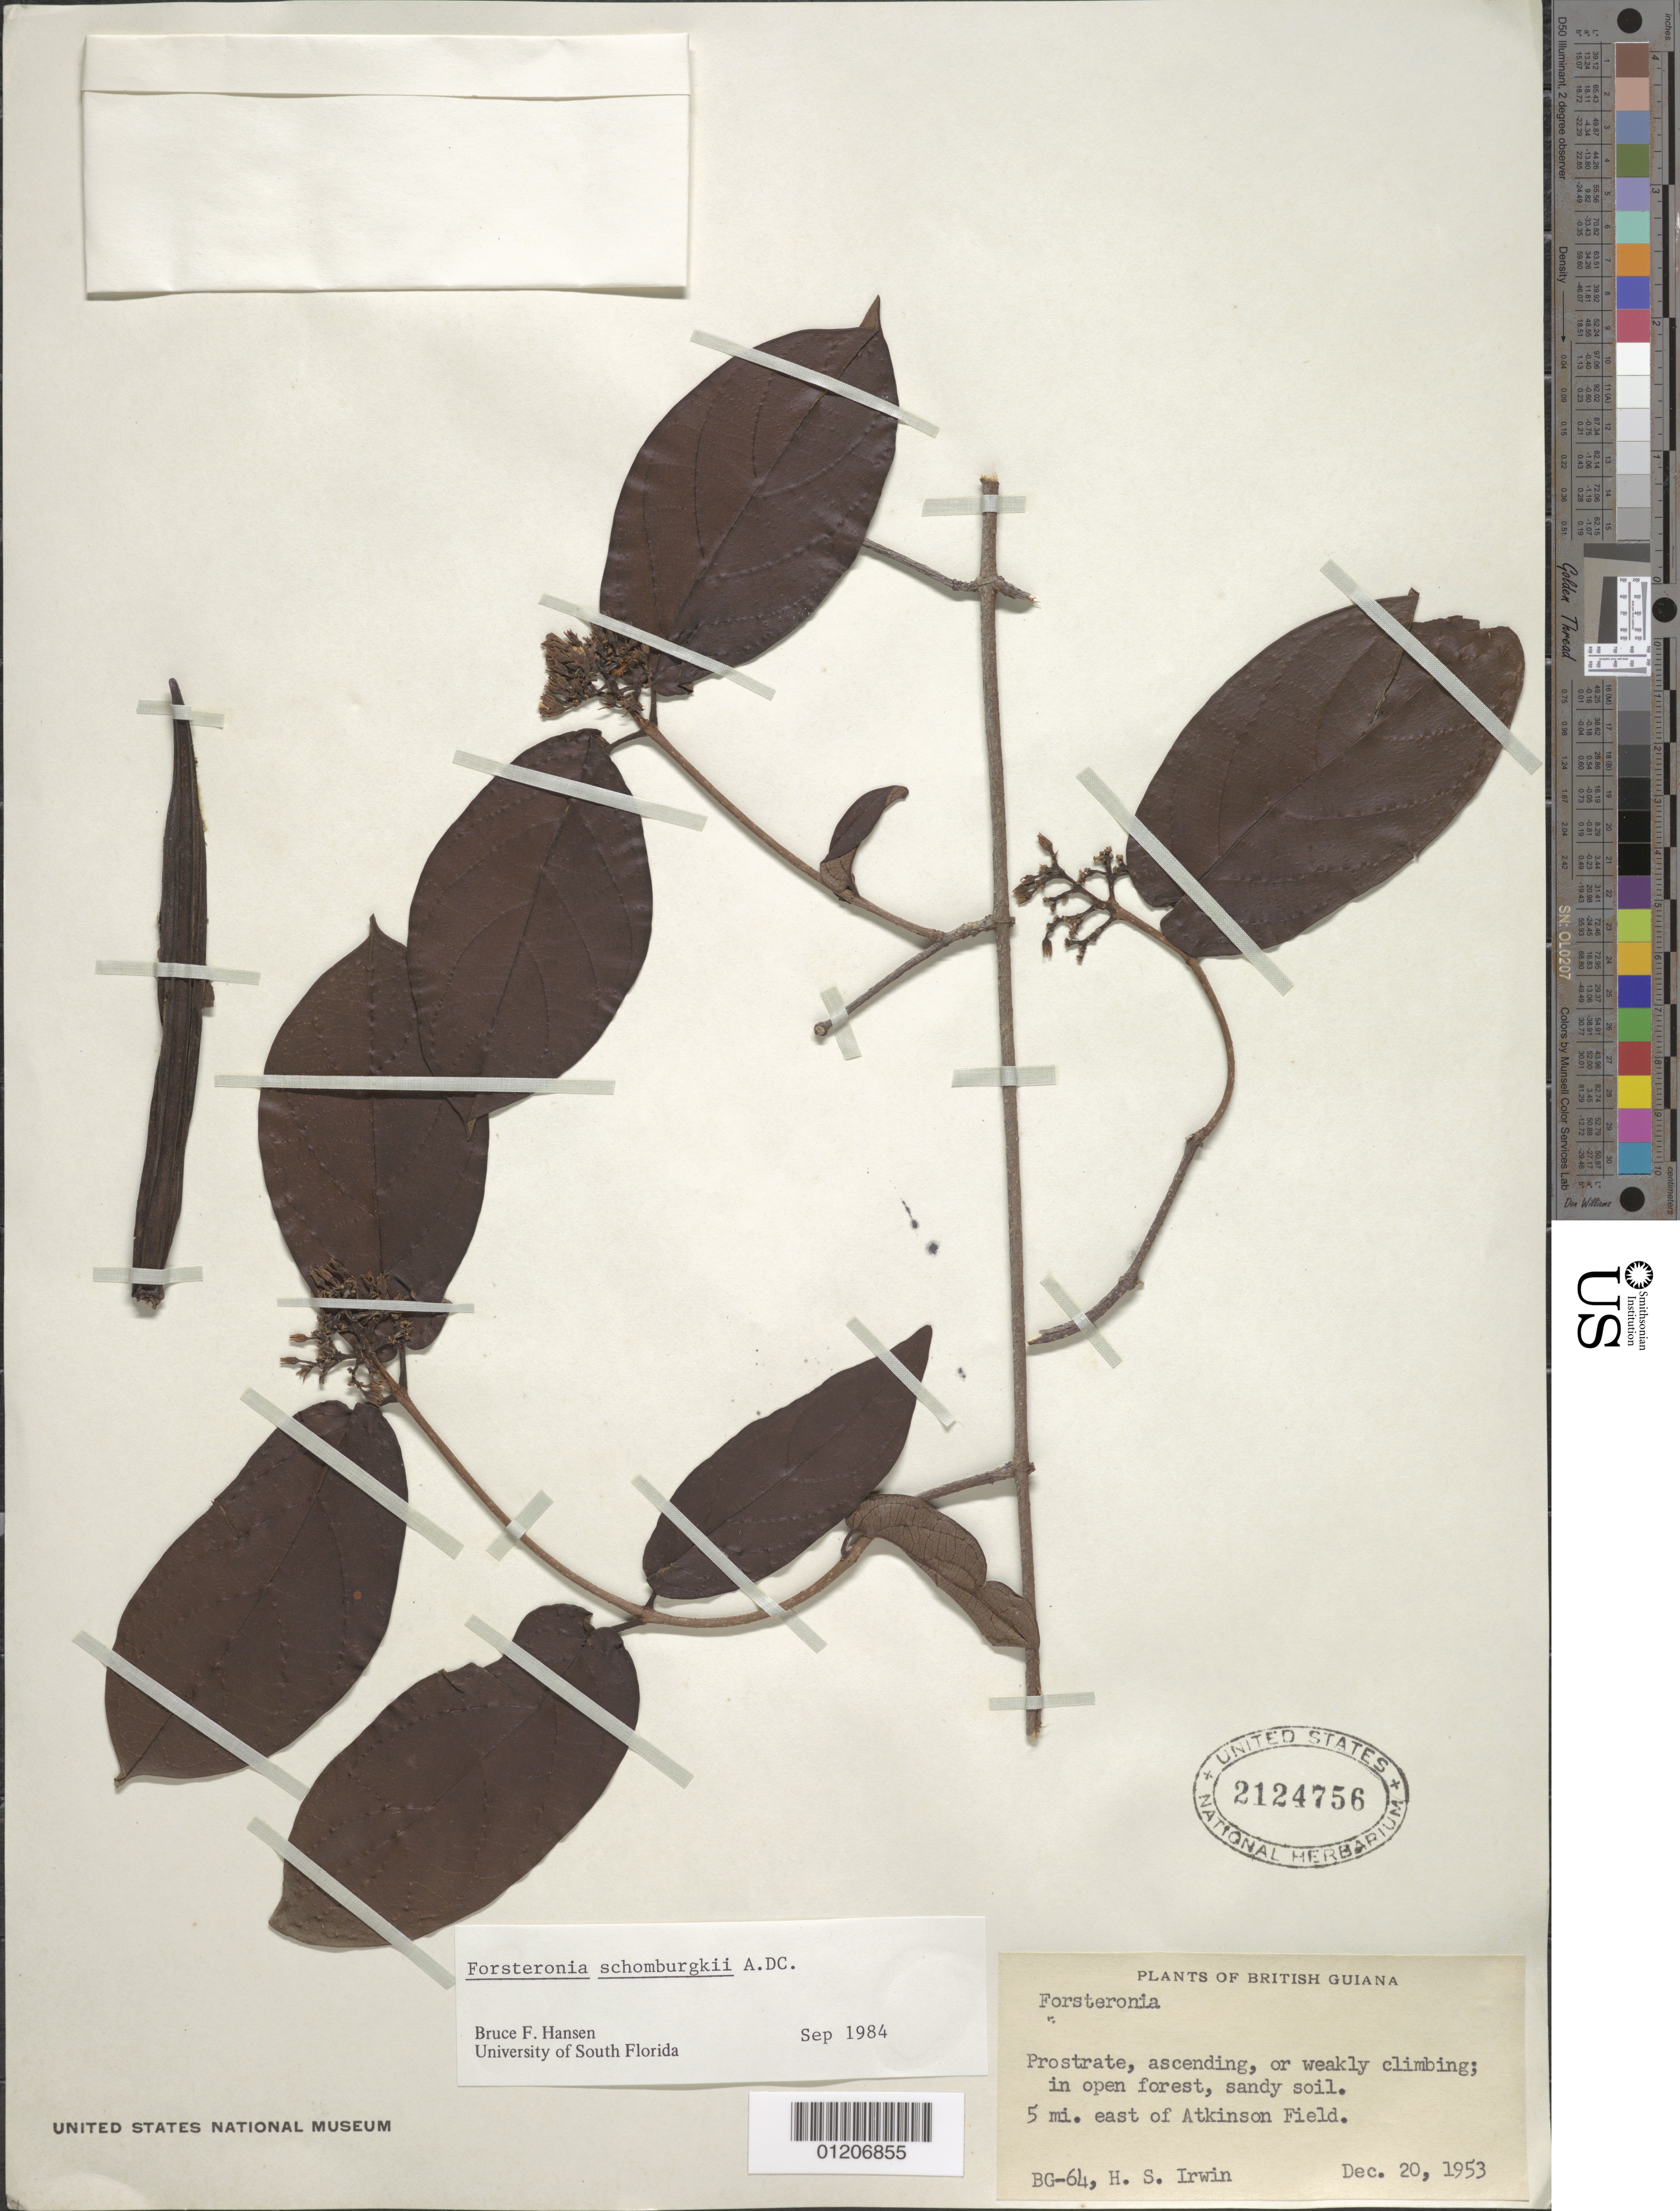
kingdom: Plantae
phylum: Tracheophyta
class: Magnoliopsida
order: Gentianales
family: Apocynaceae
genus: Forsteronia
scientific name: Forsteronia schomburgkii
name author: A. DC.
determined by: Hansen, B.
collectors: H. Irwin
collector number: B-64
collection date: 1953-12-20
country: Guyana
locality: Atkinson Field, 5 miles east of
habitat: Open forest; sandy soil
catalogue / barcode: US 2124756